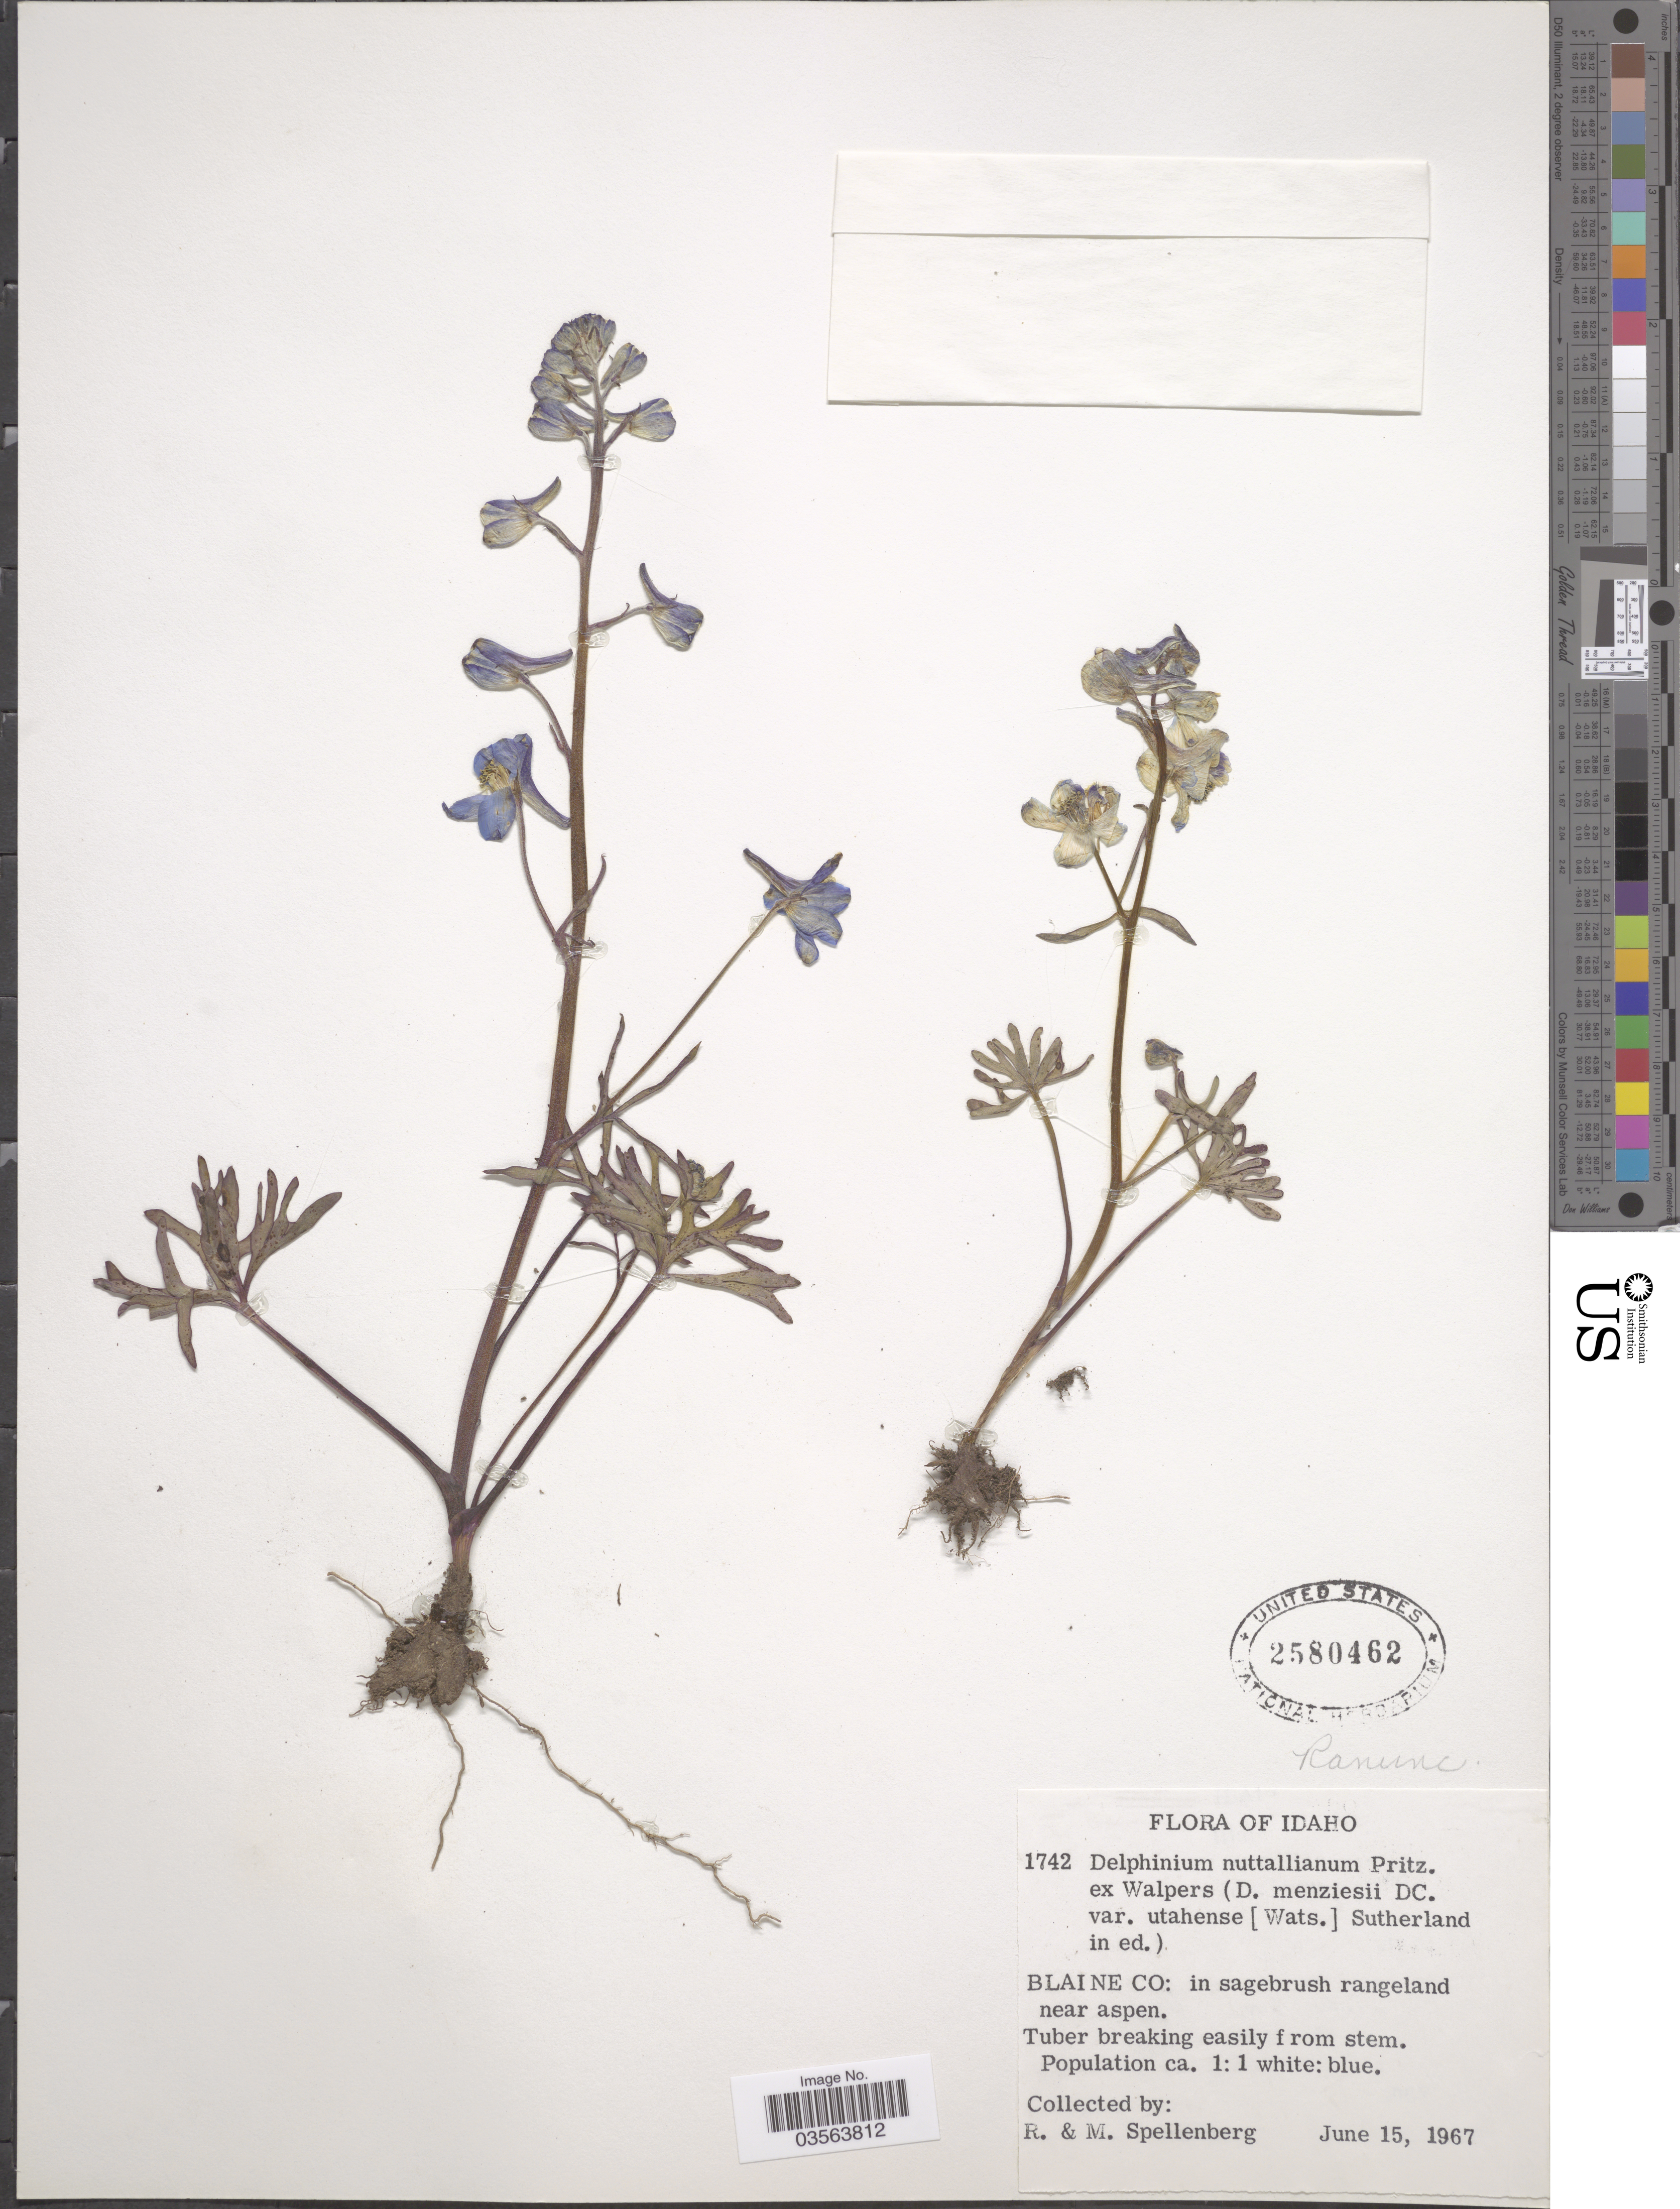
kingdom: Plantae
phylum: Tracheophyta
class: Magnoliopsida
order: Ranunculales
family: Ranunculaceae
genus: Delphinium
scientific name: Delphinium nuttallianum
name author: E. Pritz. ex Walpers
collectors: R. Spellenberg & Spellenberg, M.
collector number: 1742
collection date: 1967-06-15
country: United States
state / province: Idaho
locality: Blaine Co: in sagebrush rangeland near aspen.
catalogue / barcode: US 2580462